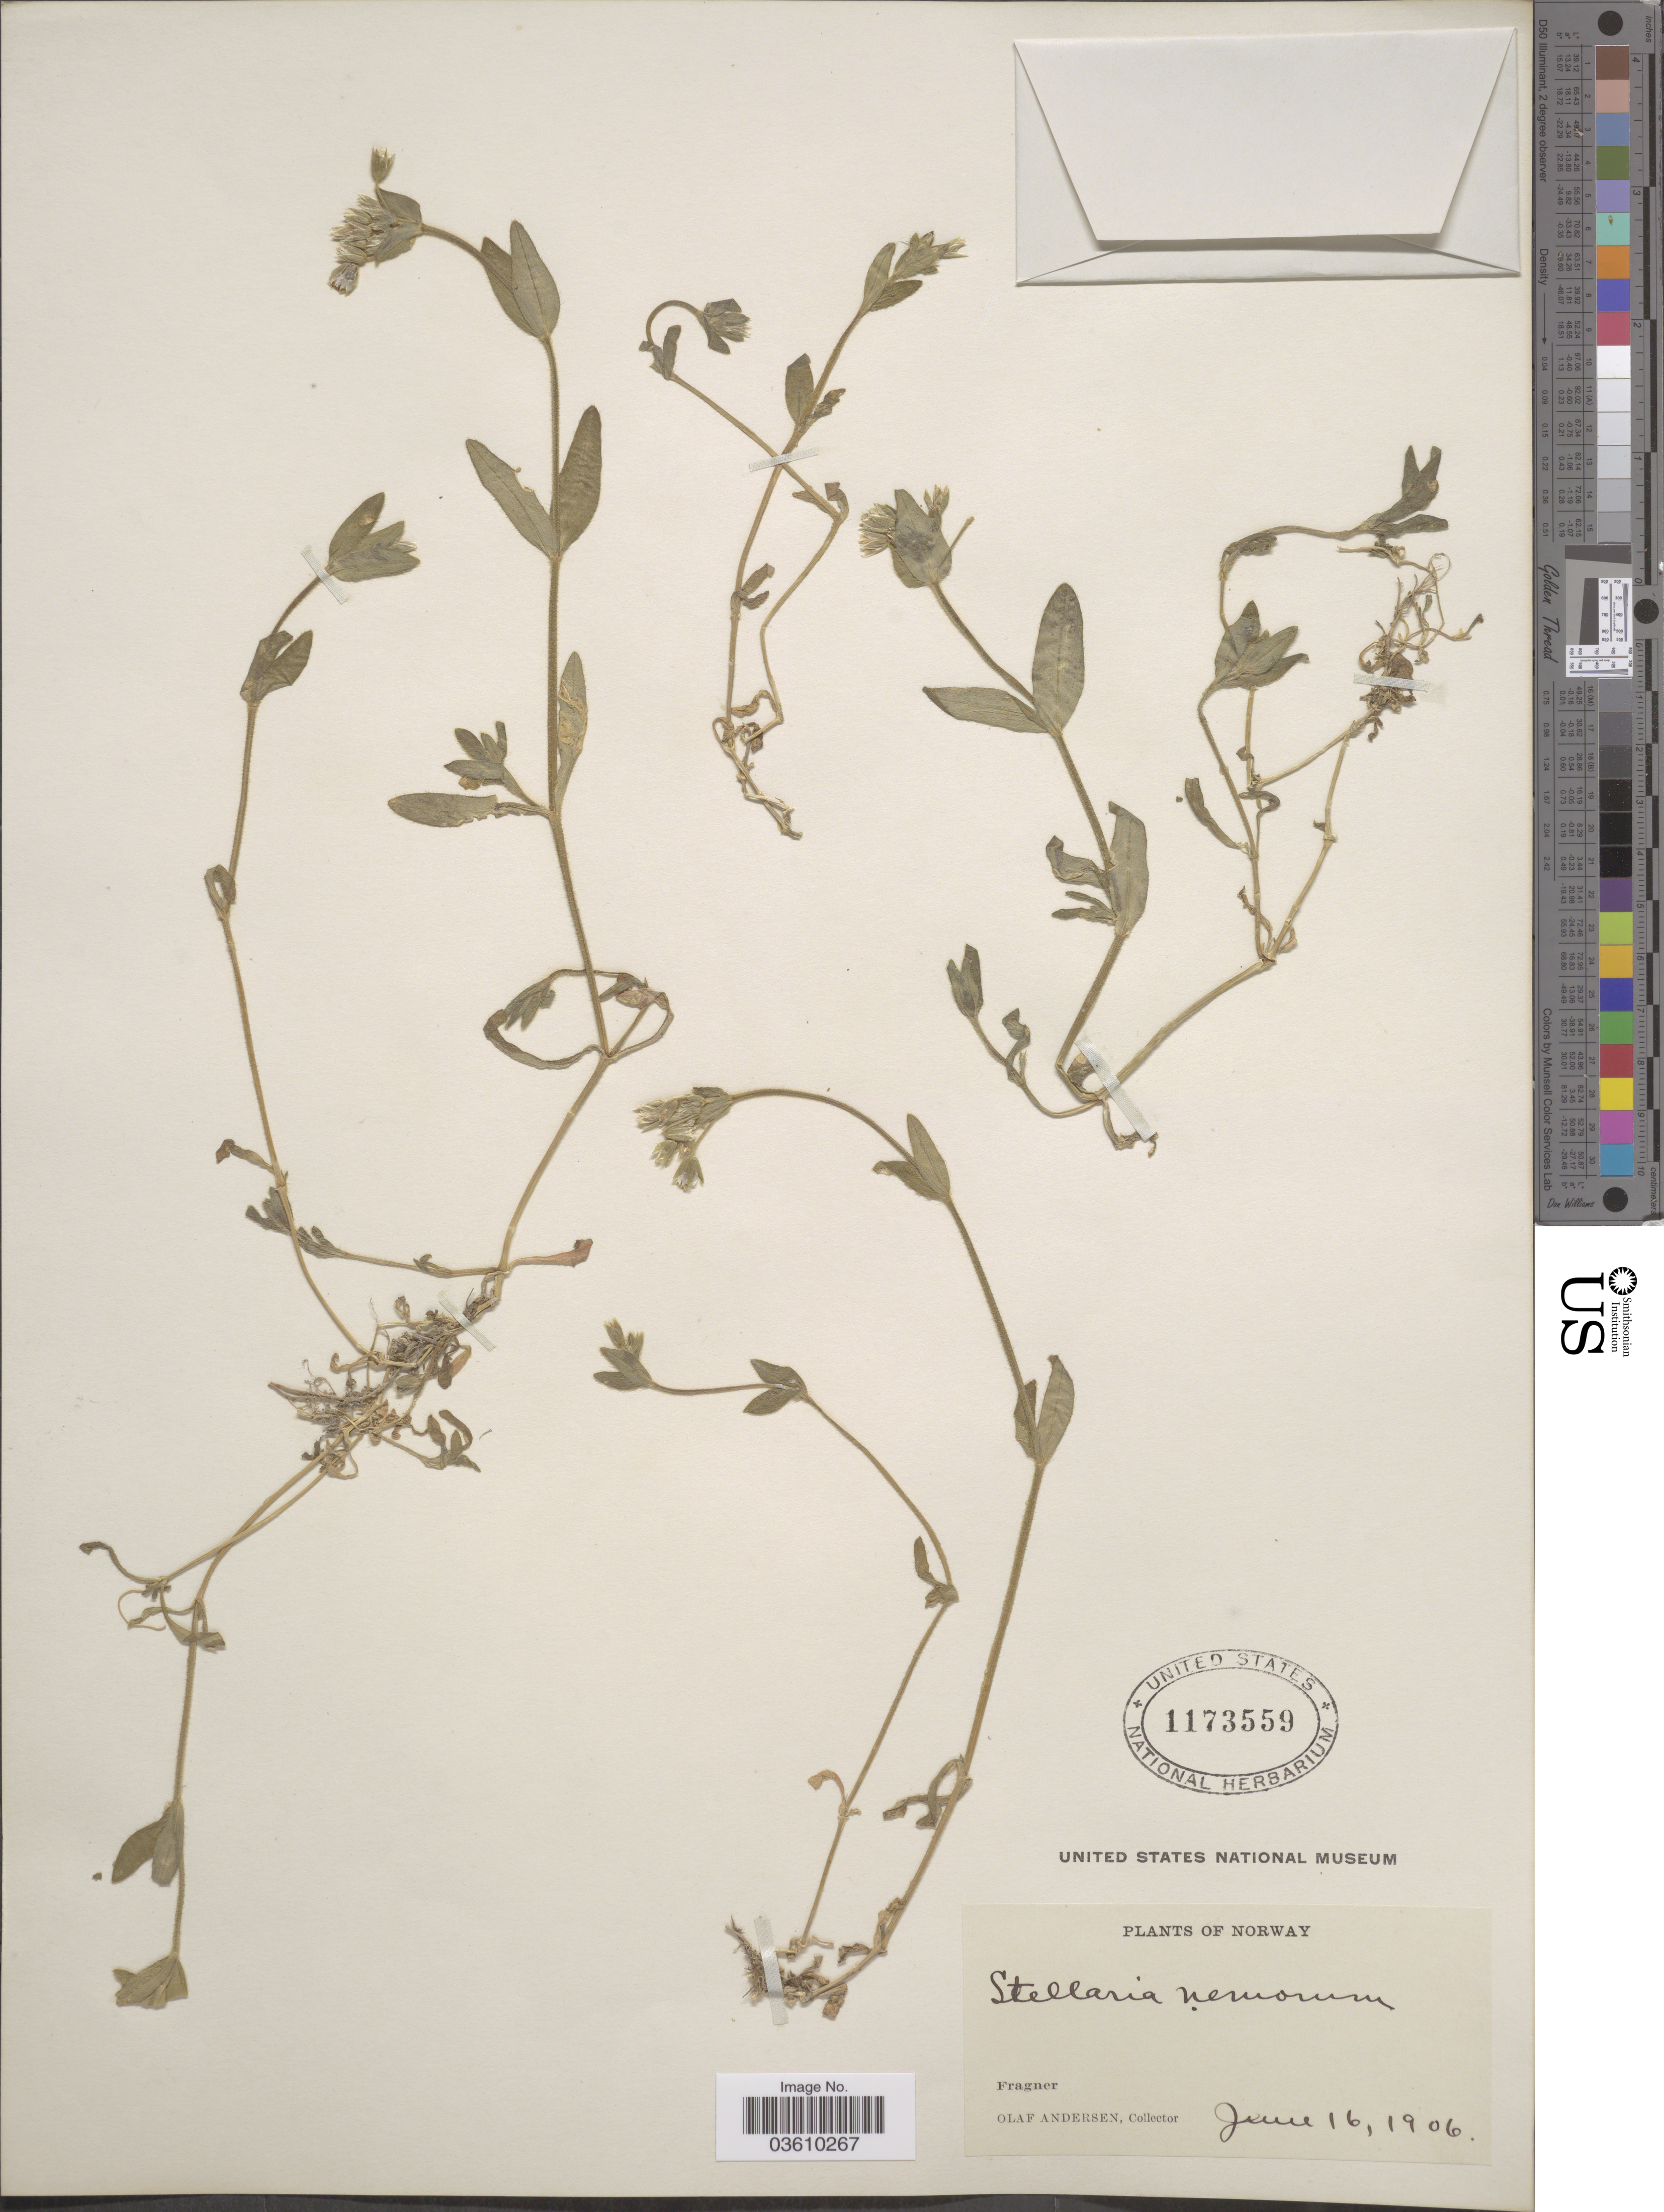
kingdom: Plantae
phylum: Tracheophyta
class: Magnoliopsida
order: Caryophyllales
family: Caryophyllaceae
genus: Stellaria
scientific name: Stellaria nemorum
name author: L.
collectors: O. Andersen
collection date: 1906-06-16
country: Norway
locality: Fragner.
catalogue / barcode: US 1173559